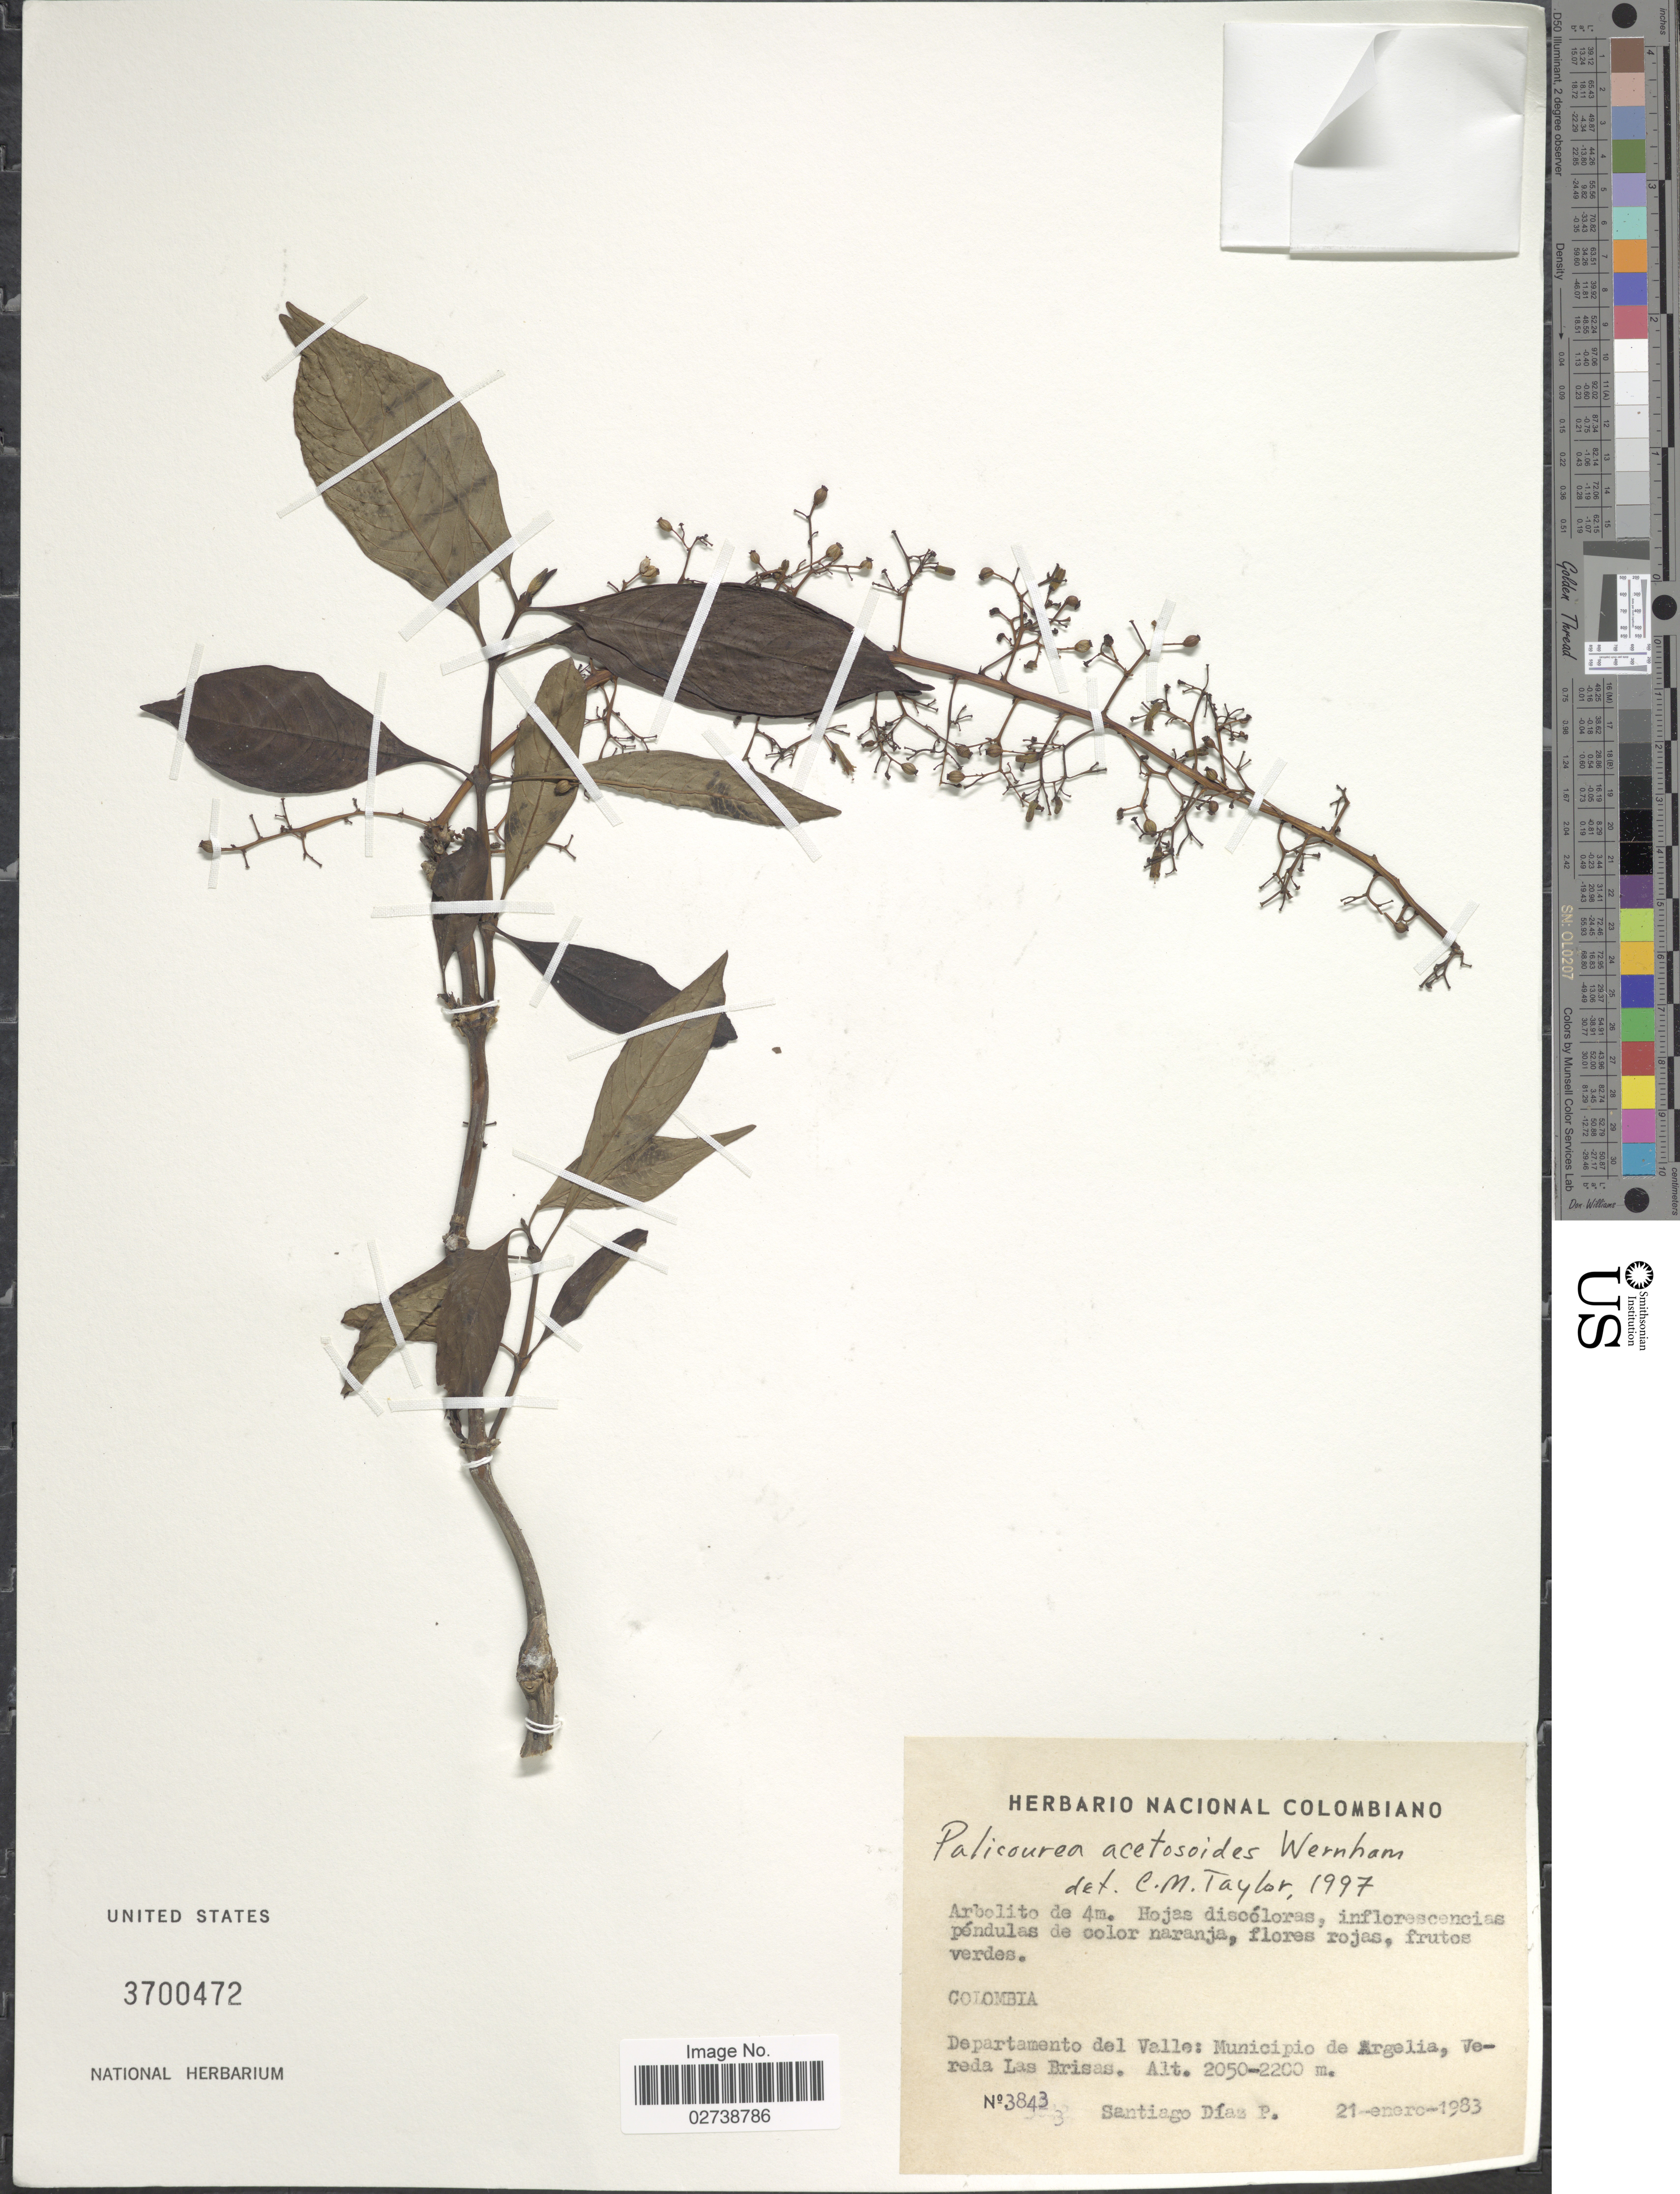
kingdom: Plantae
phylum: Tracheophyta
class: Magnoliopsida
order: Gentianales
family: Rubiaceae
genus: Palicourea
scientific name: Palicourea acetosoides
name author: Wernham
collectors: S. Díaz Píedrahíta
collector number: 3843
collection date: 1983-01-21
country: Colombia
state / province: Valle del Cauca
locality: Departamento del Valle: Municipio de Argelia, Vereda Las Brisas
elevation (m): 2050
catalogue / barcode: US 3700472